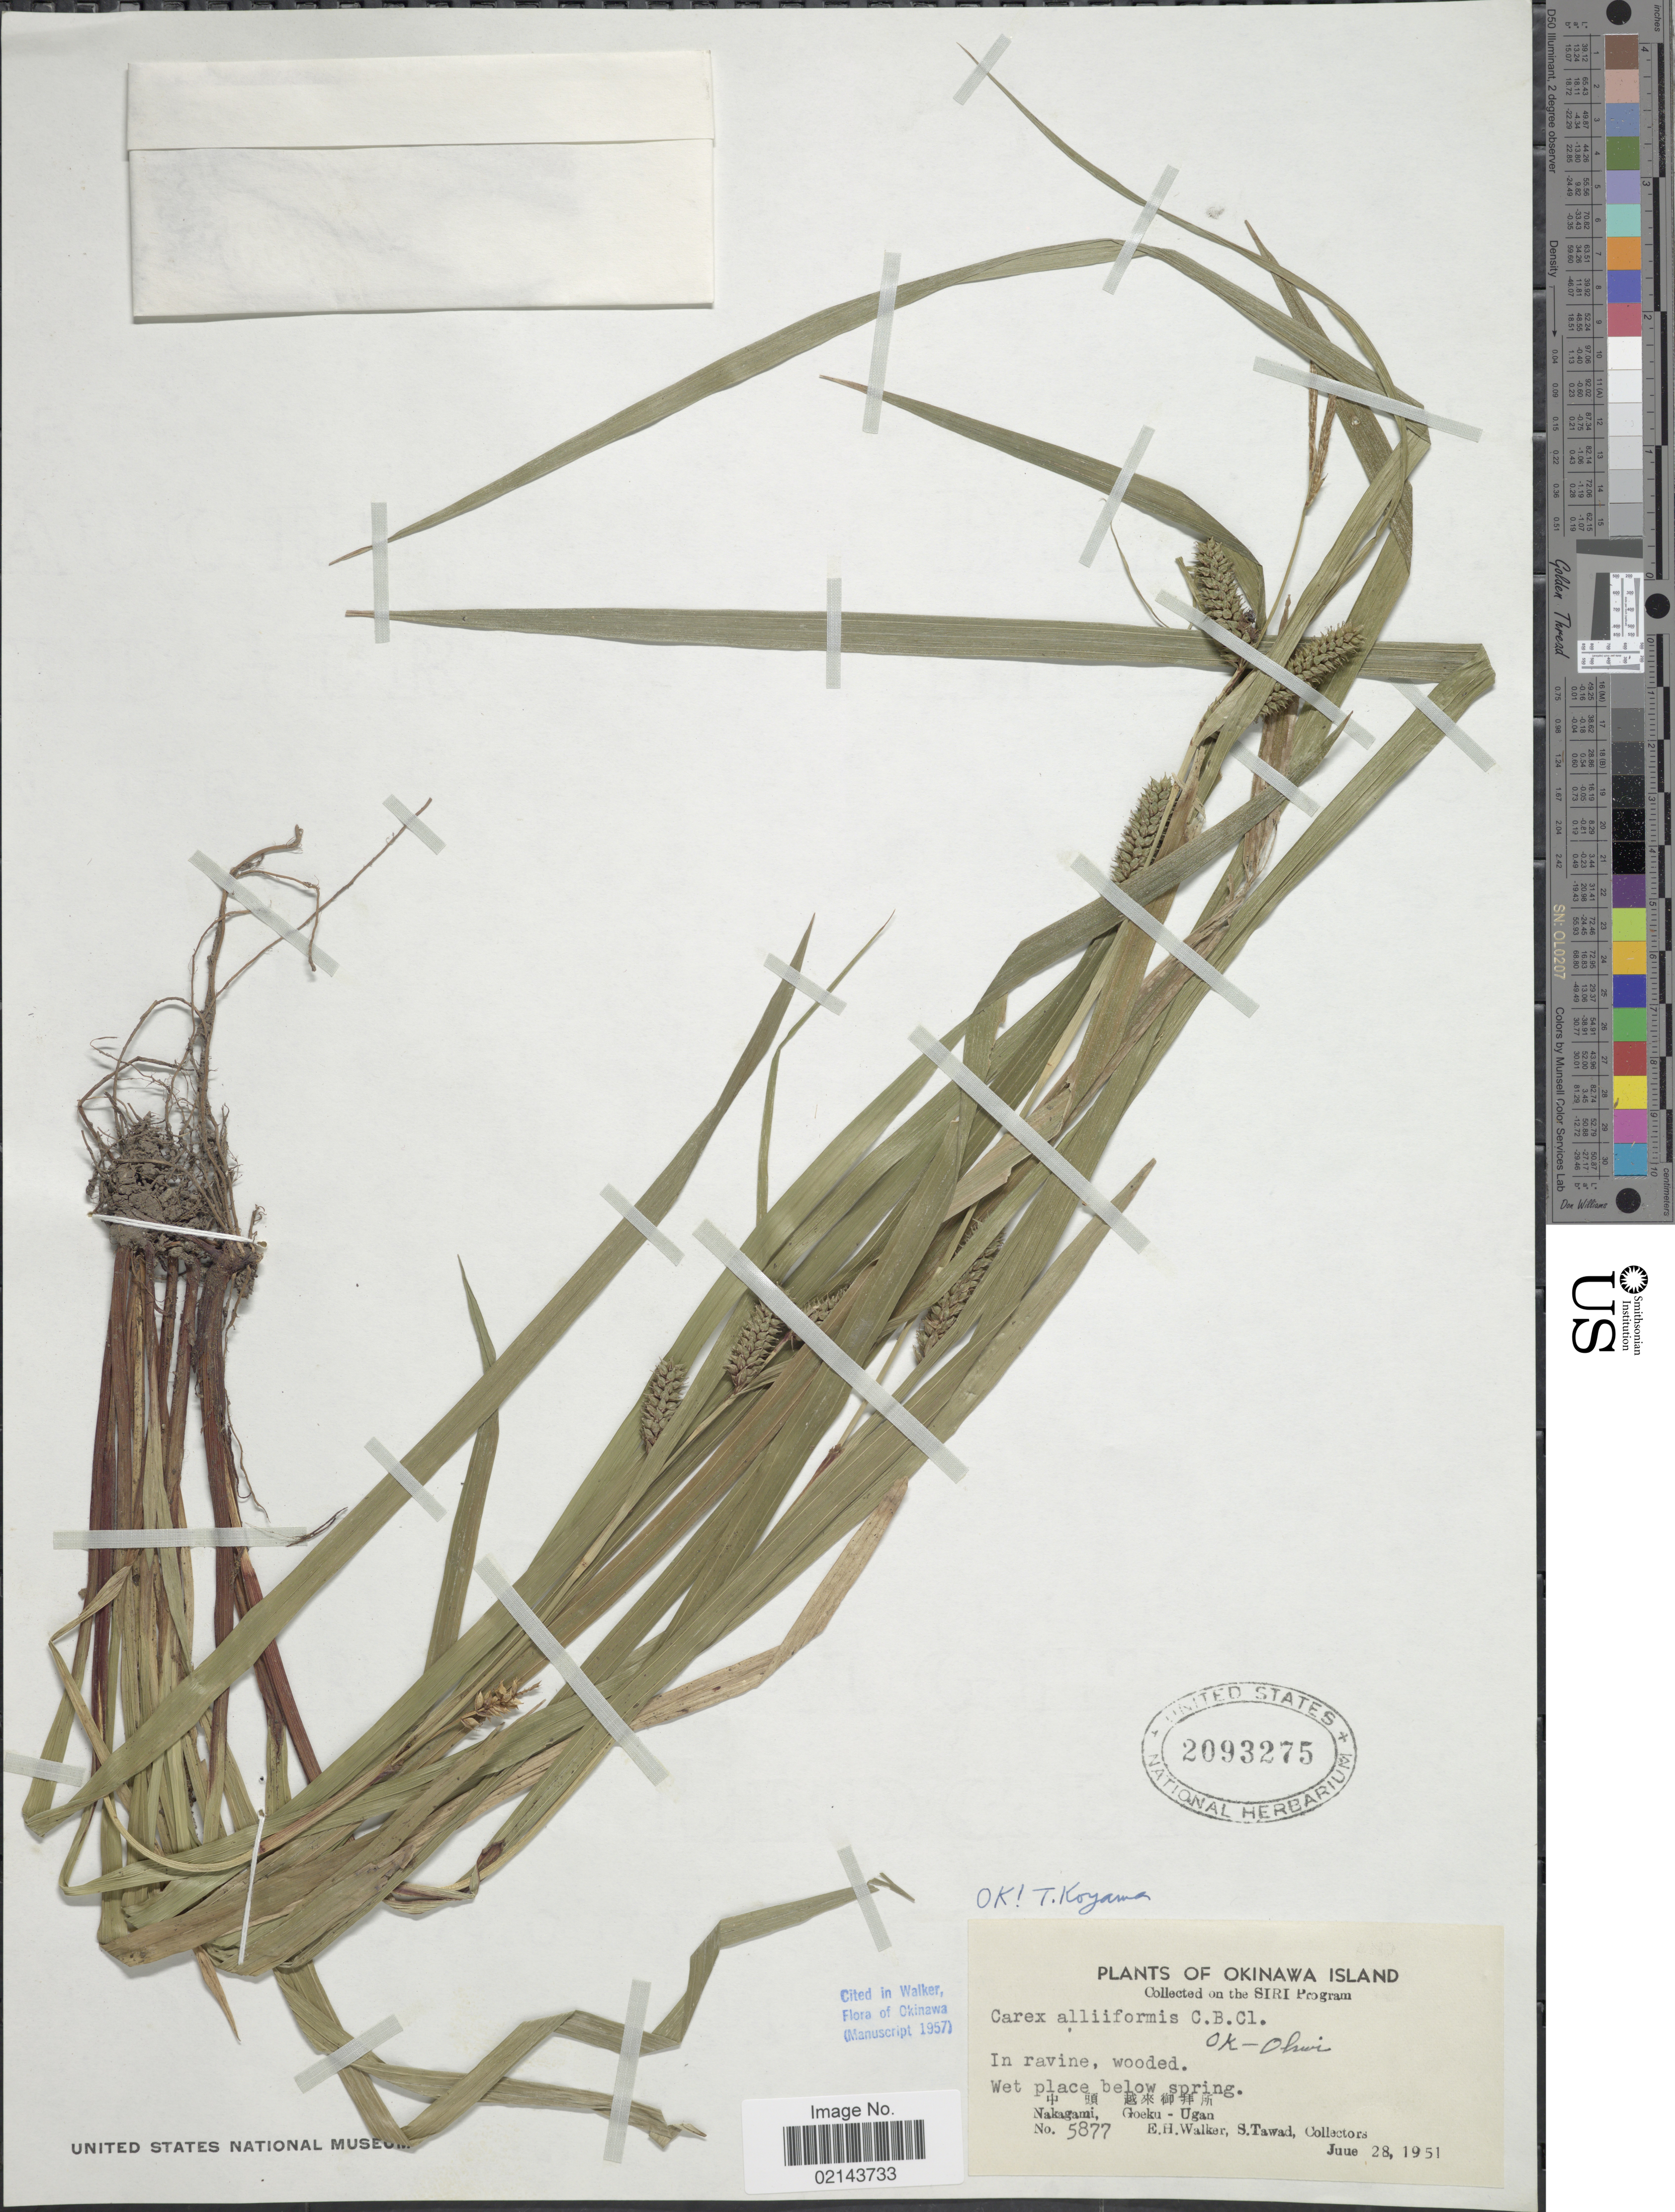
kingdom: Plantae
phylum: Tracheophyta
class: Liliopsida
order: Poales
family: Cyperaceae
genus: Carex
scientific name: Carex alliiformis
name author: C.B. Clarke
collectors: E. H. Walker & S. Tawad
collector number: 5877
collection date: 1951-06-28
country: Japan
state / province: Okinawa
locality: Nakagami, Goeku - Ugan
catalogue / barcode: US 2093275